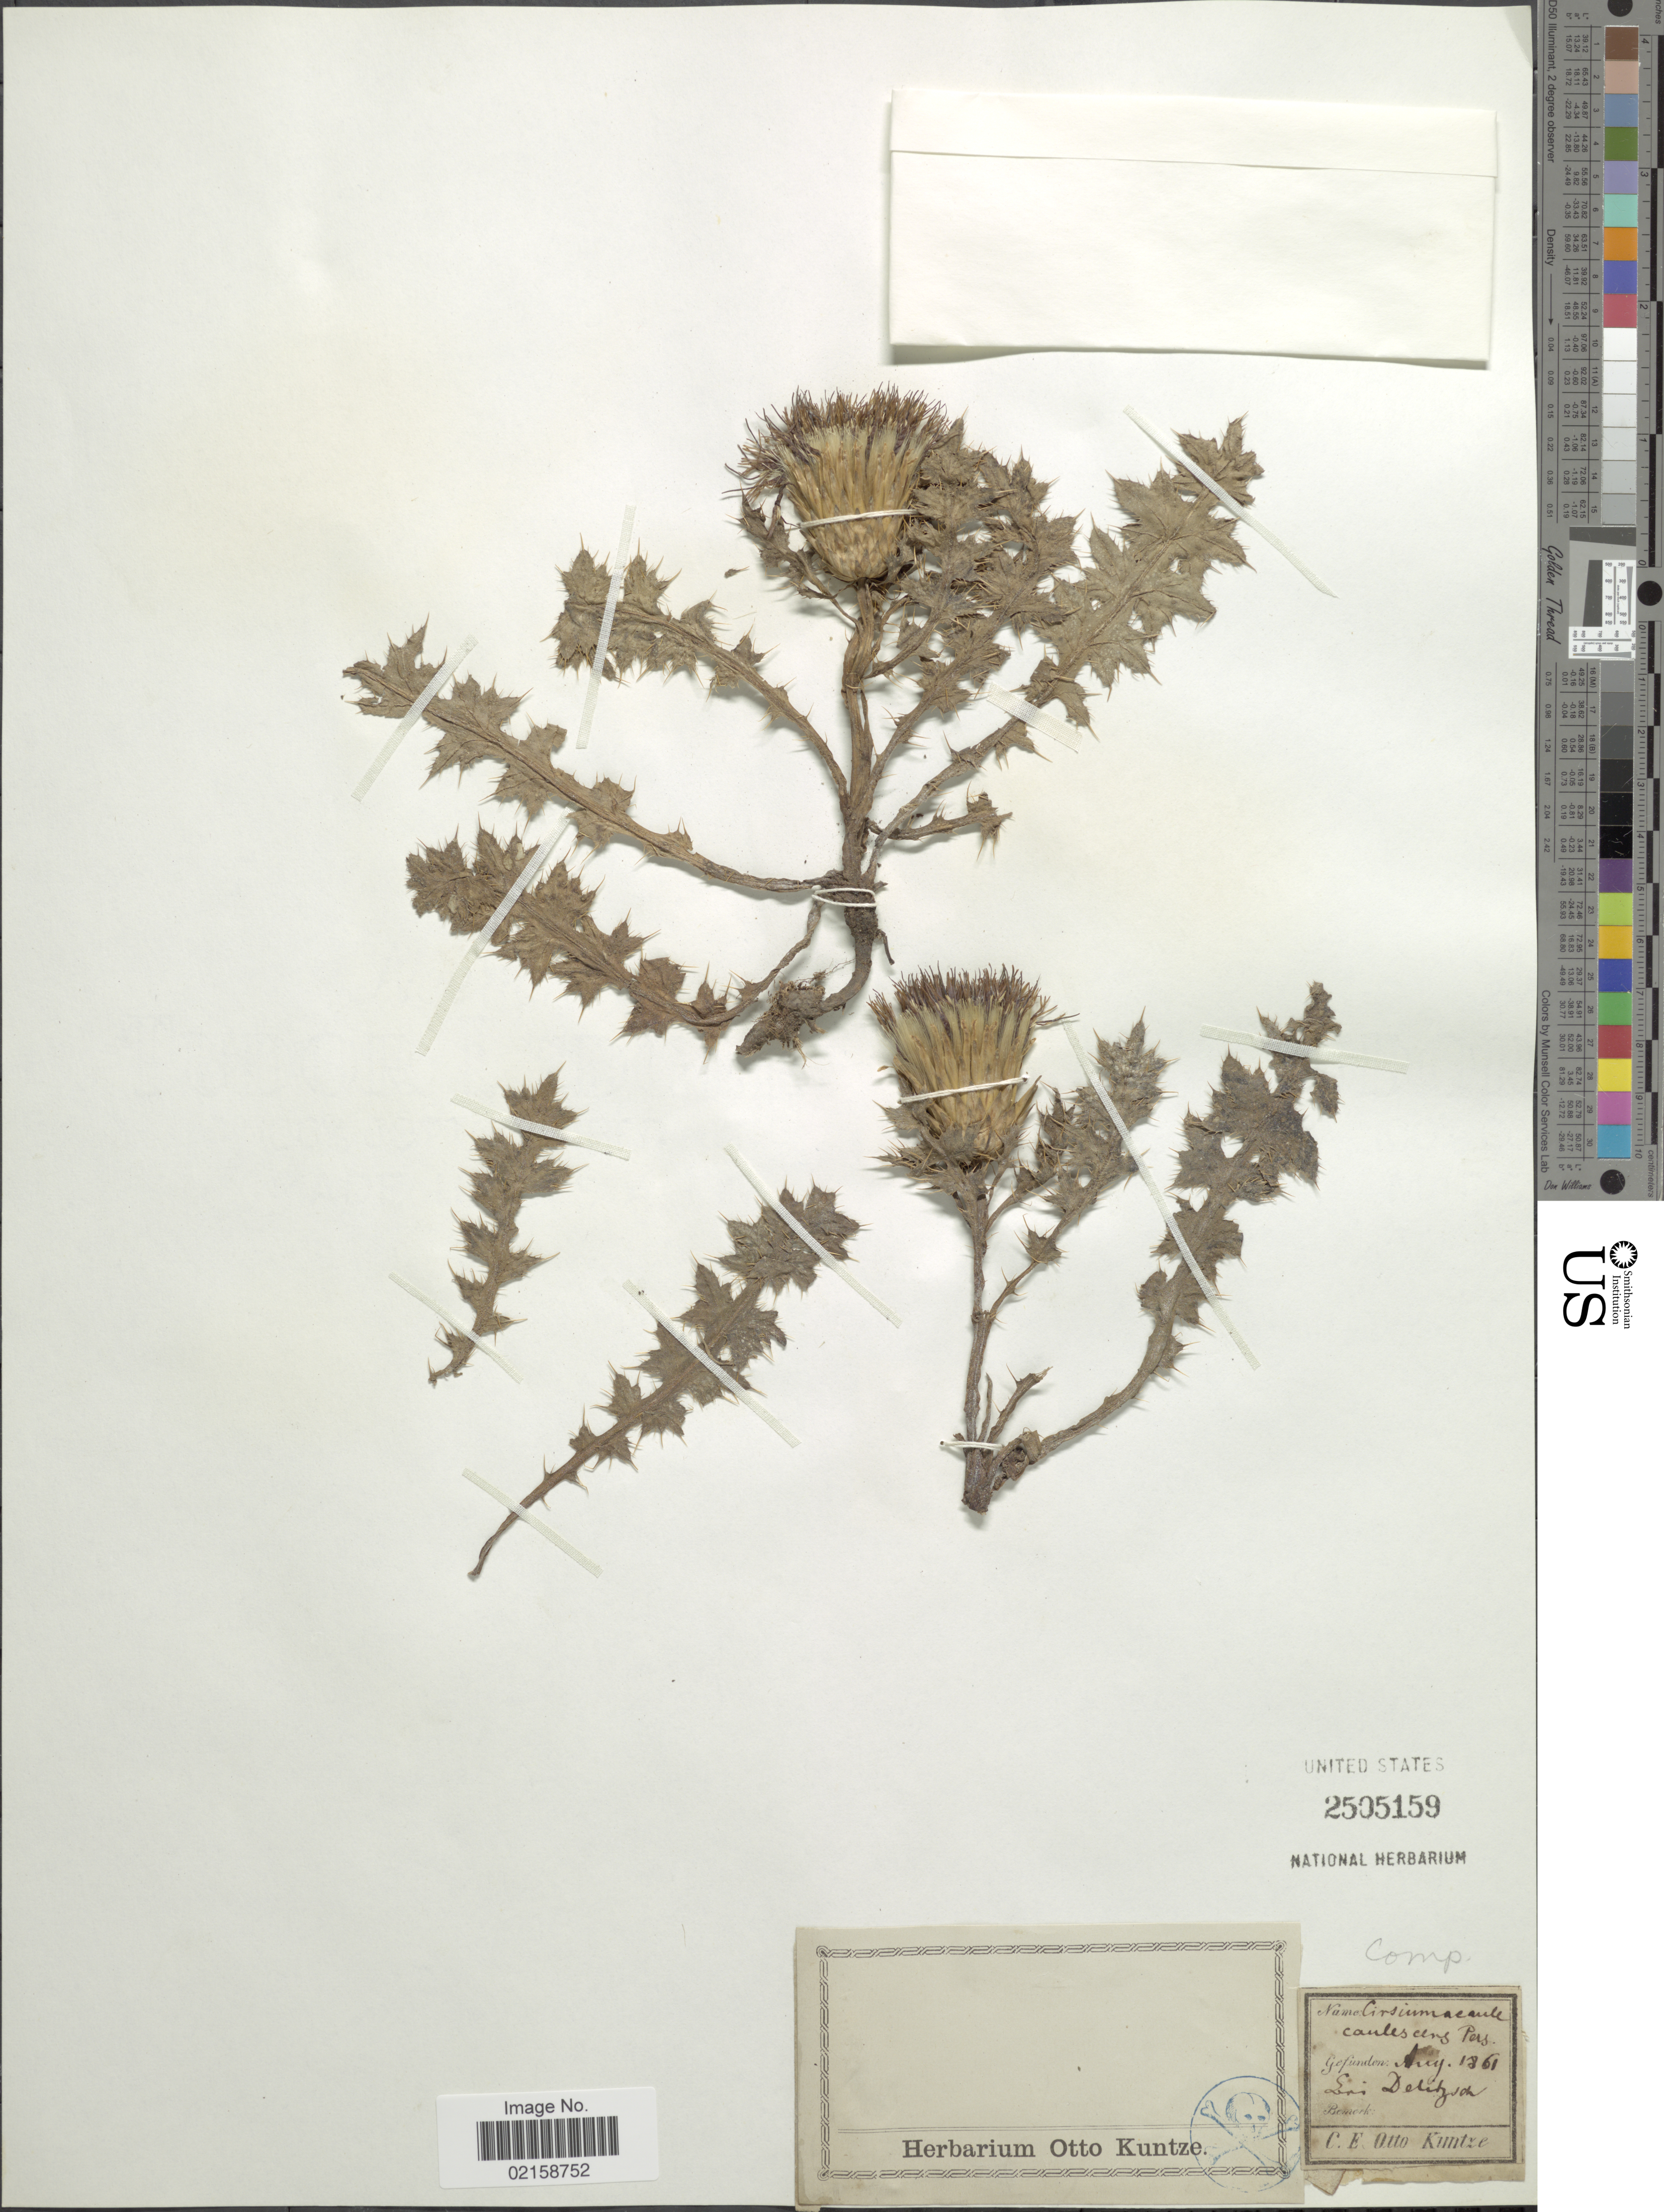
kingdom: Plantae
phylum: Tracheophyta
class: Magnoliopsida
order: Asterales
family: Asteraceae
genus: Cirsium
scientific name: Cirsium acaule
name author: (L.) Scop.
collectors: C.E.O. Kuntze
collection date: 1861-08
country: Germany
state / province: Sachsen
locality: Delitzsch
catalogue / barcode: US 2505159